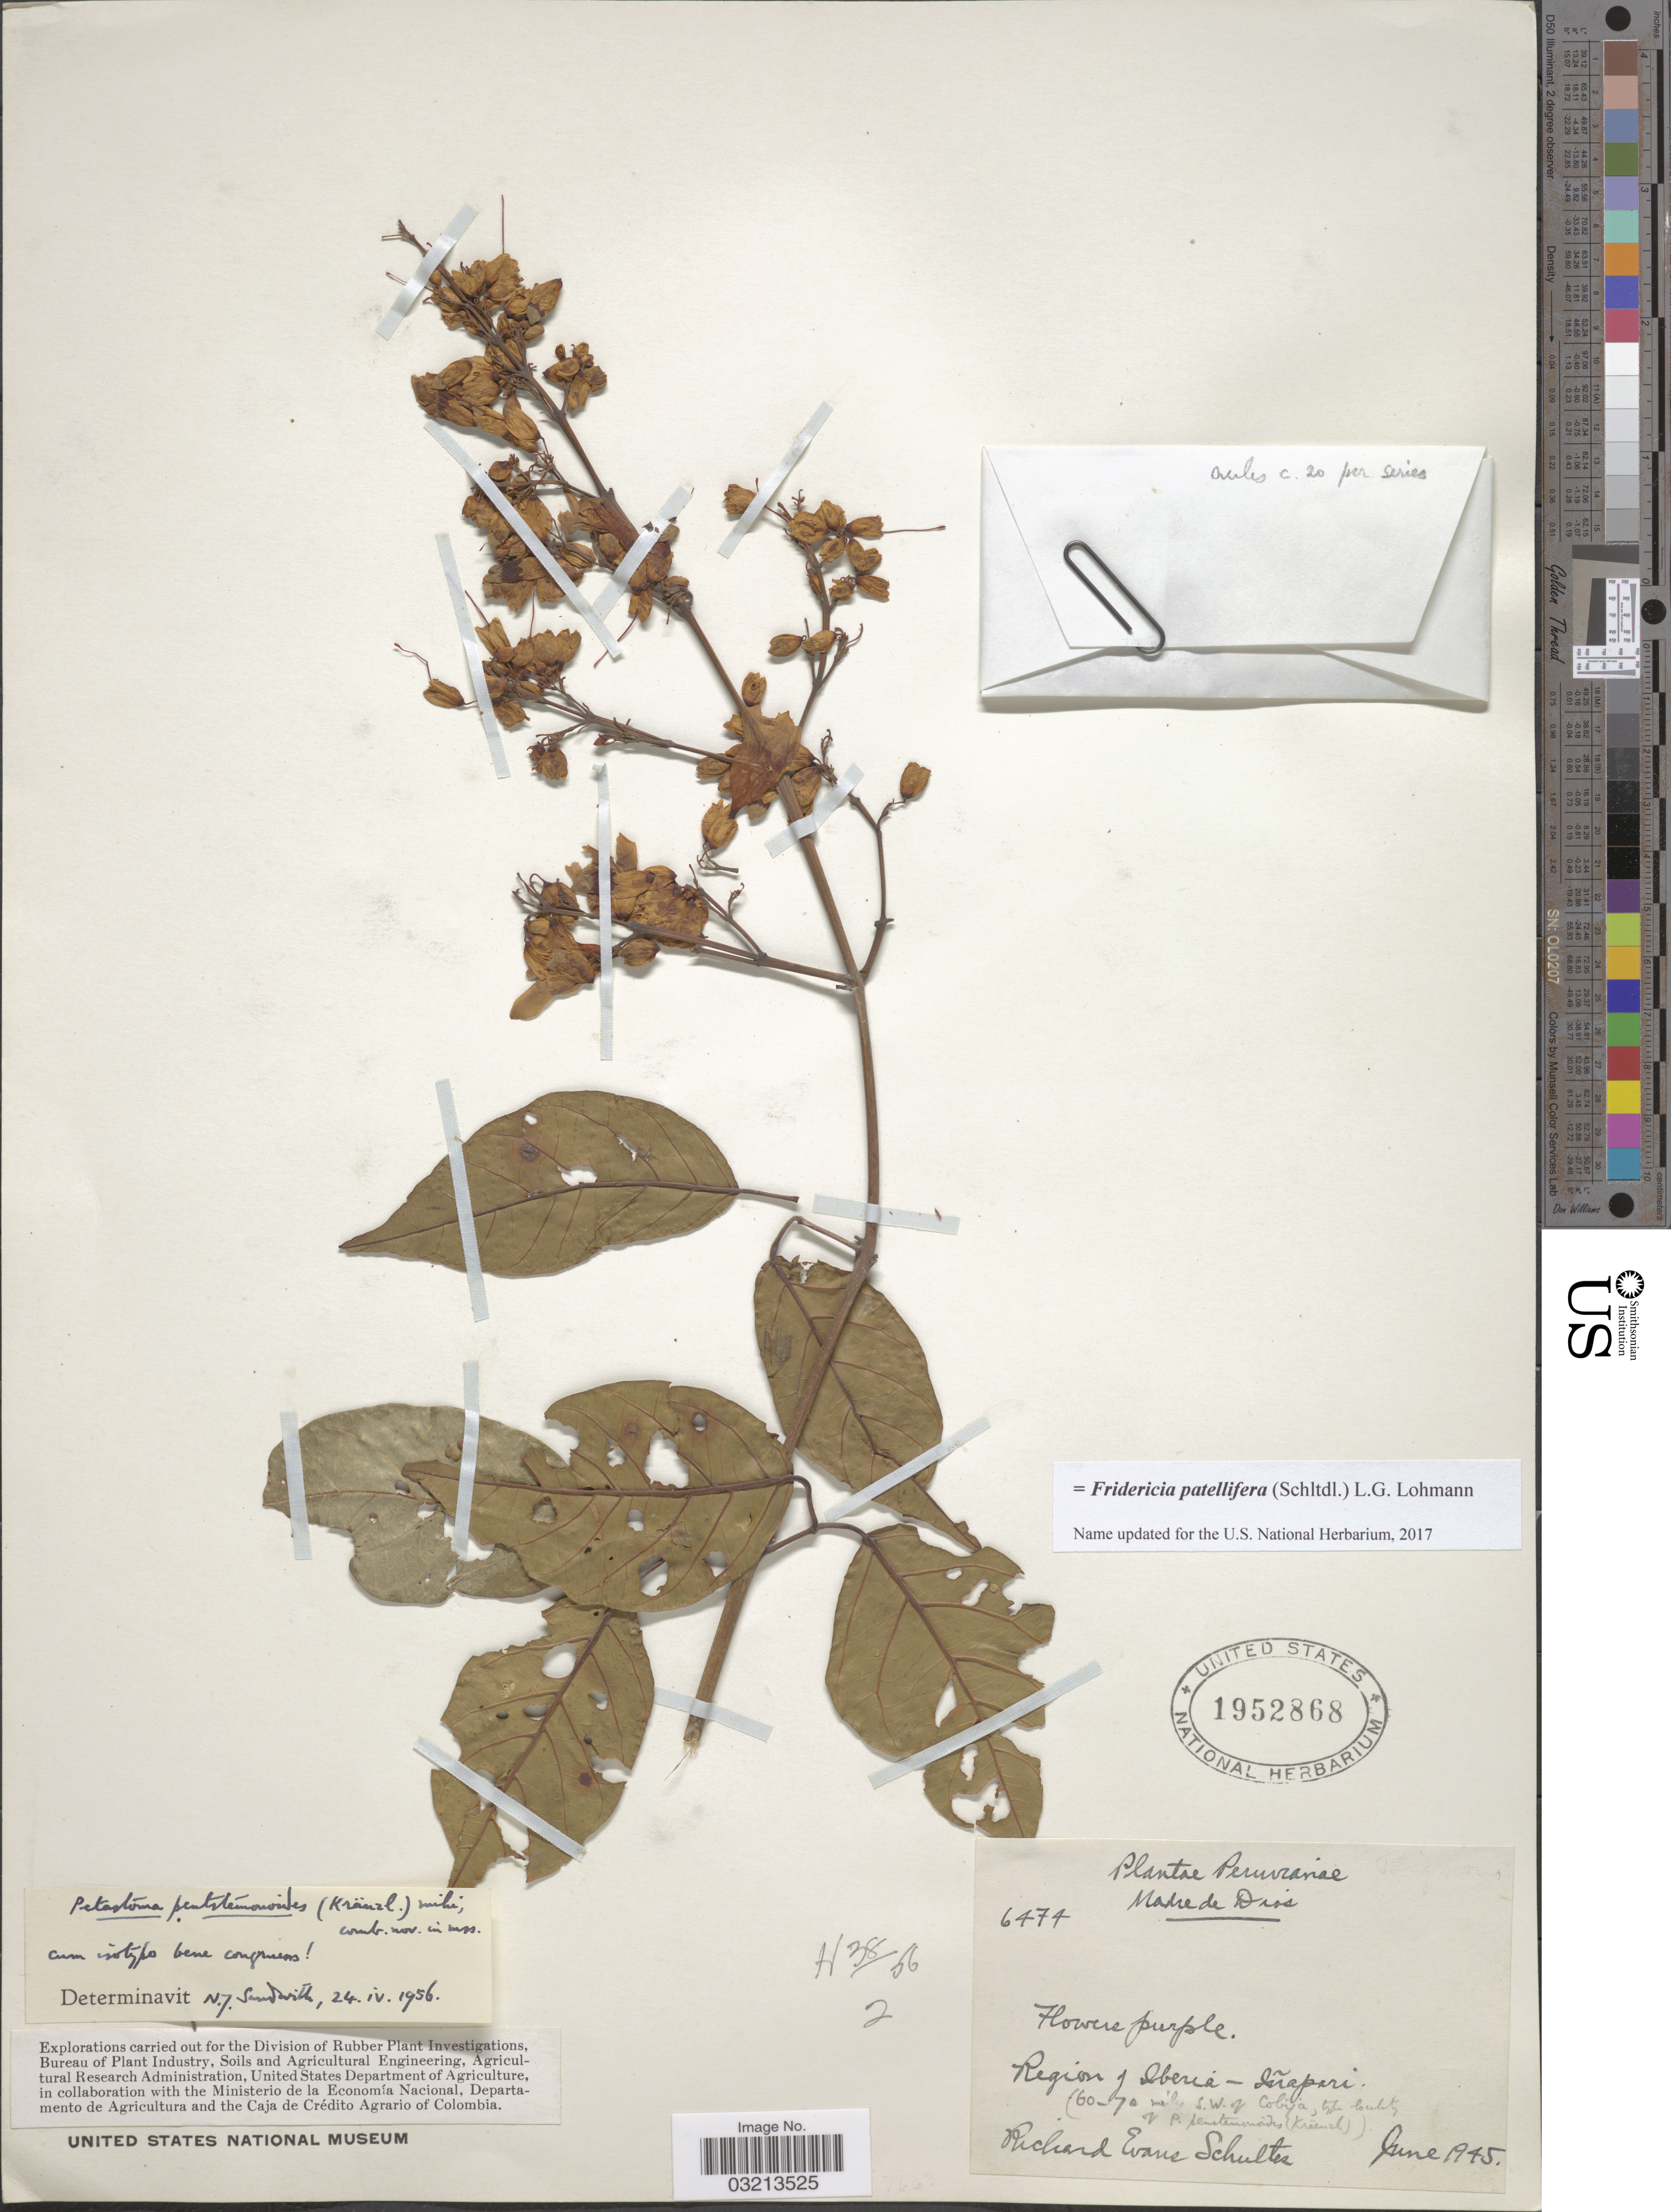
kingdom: Plantae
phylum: Tracheophyta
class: Magnoliopsida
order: Lamiales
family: Bignoniaceae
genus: Fridericia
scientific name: Fridericia patellifera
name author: (Schltdl.) L.G. Lohmann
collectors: R. E. Schultes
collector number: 6474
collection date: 1945-06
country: Peru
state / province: Madre de Dios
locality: Region of Iberia - Iñapari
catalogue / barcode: US 1952868